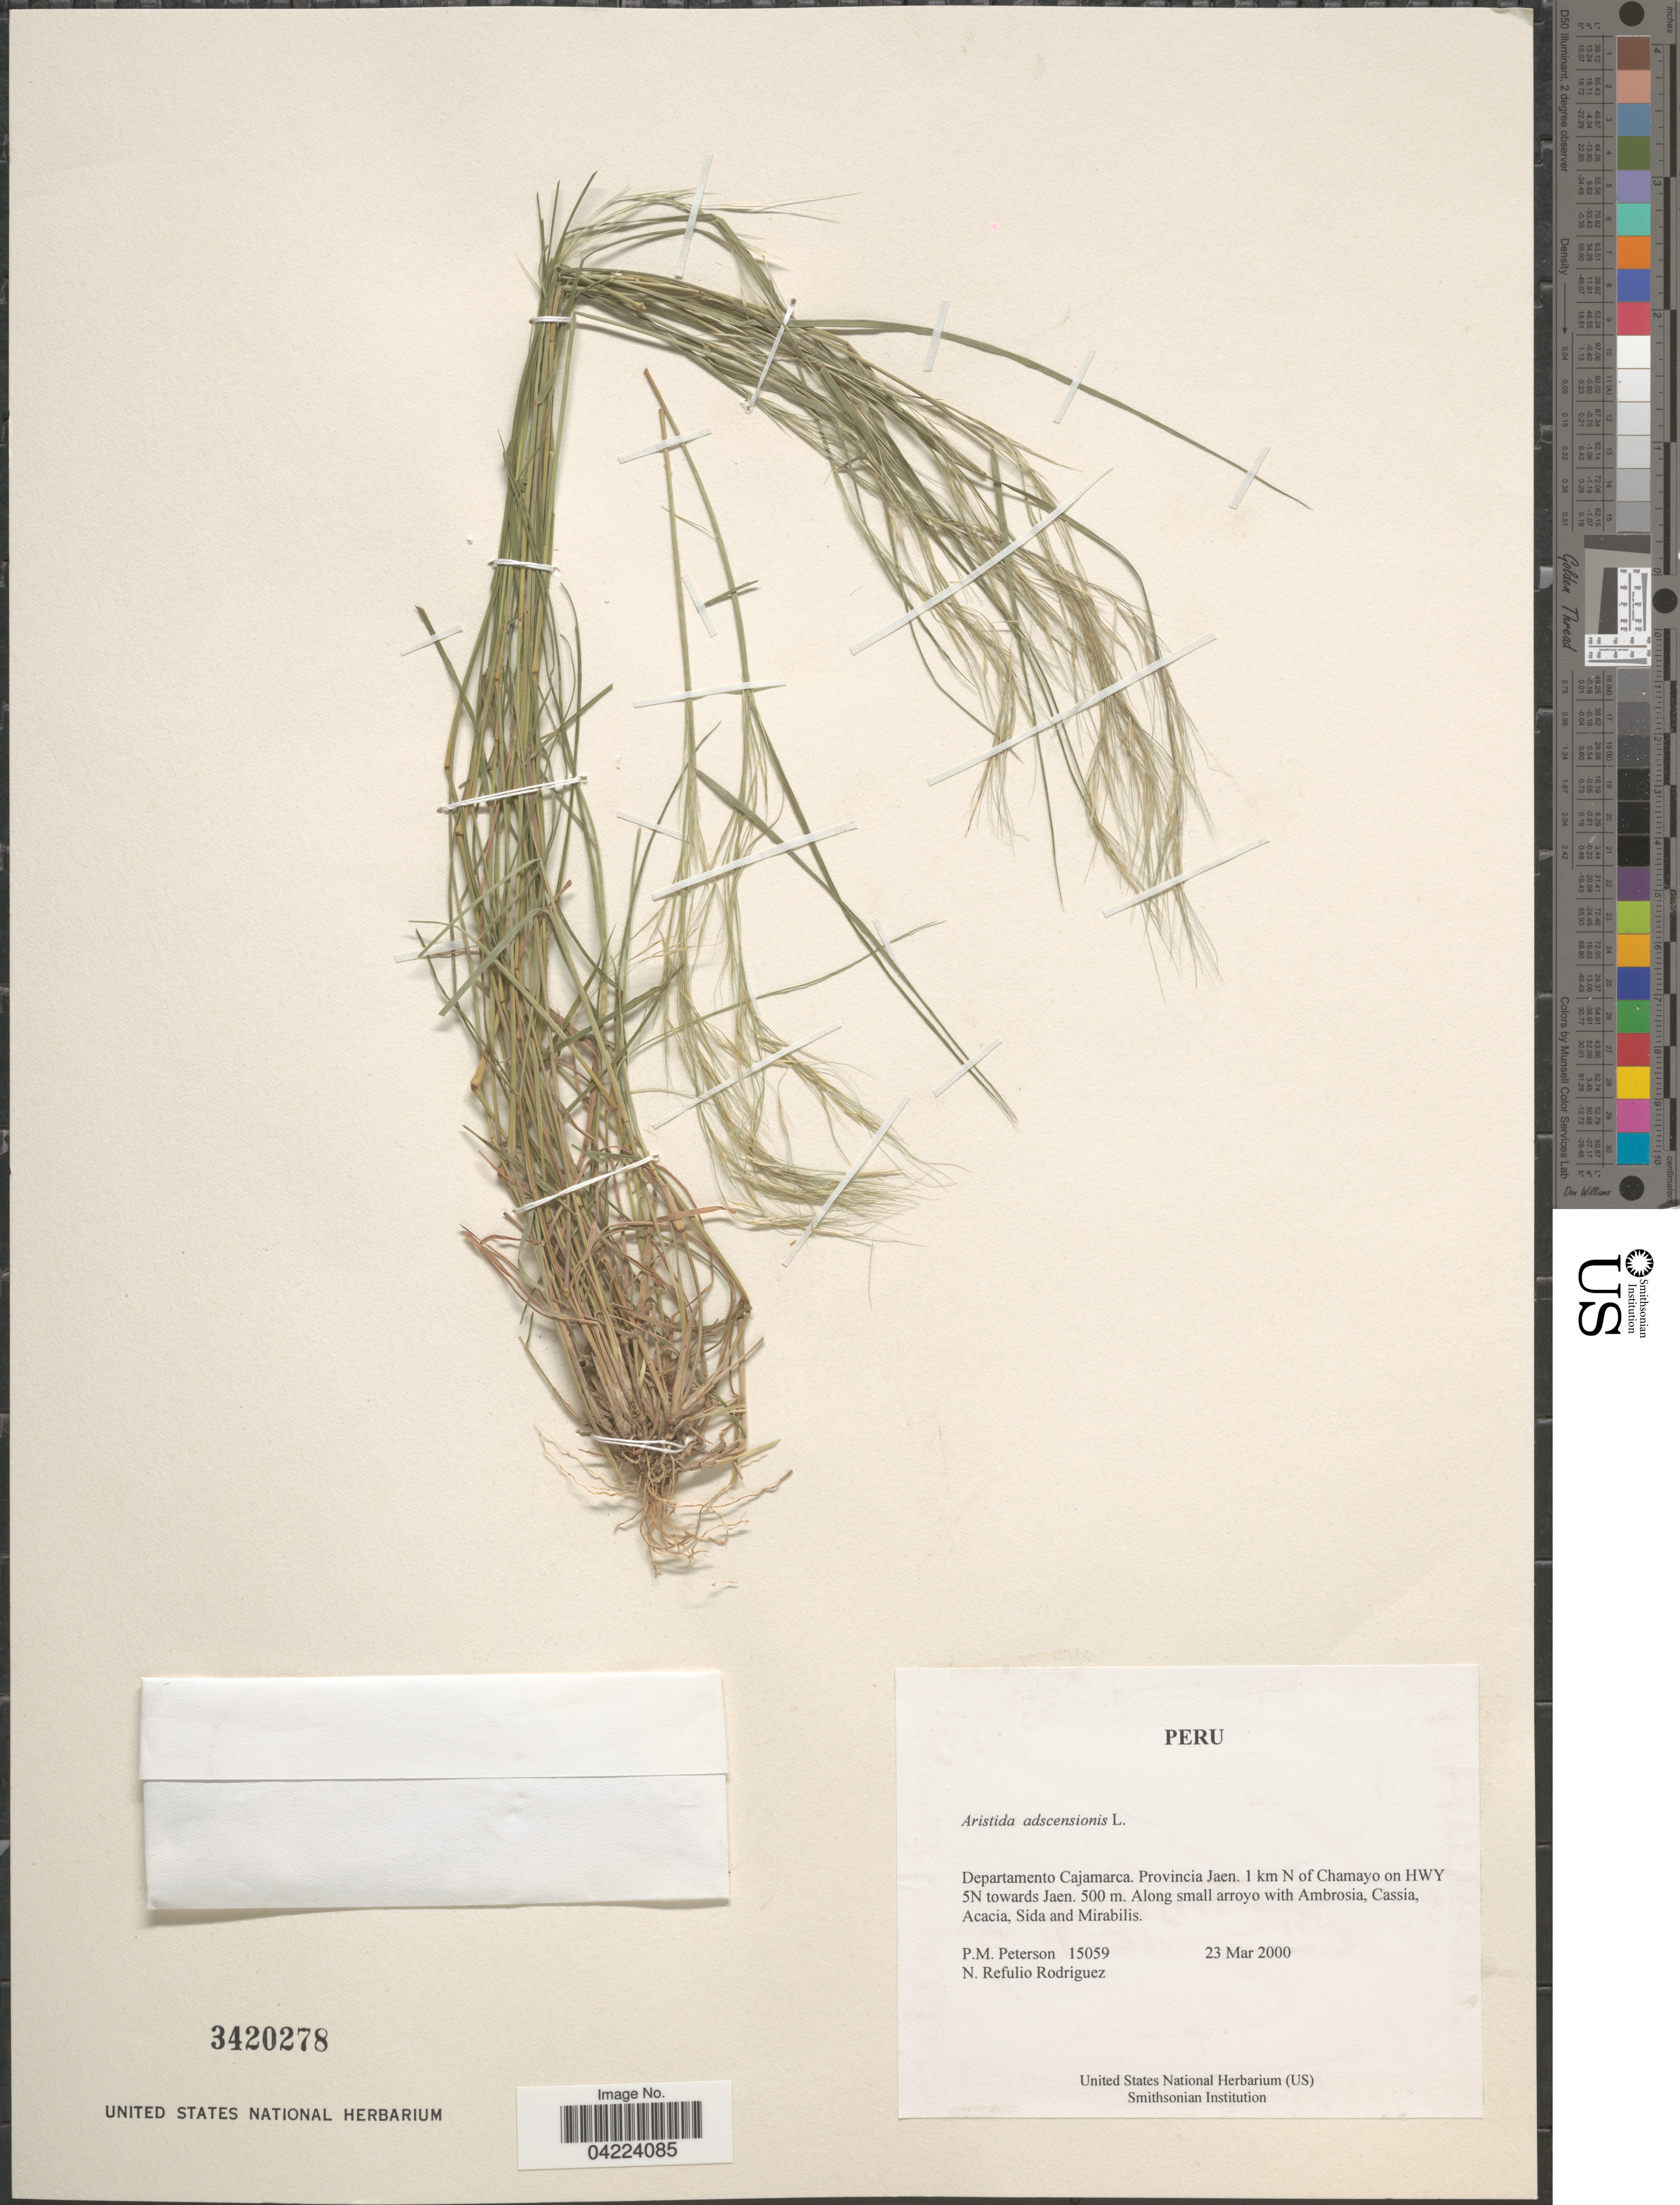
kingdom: Plantae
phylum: Tracheophyta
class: Liliopsida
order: Poales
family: Poaceae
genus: Aristida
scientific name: Aristida adscensionis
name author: L.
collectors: P. M. Peterson & N. Refulio-Rodríguez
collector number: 15059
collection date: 2000-03-23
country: Peru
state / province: Cajamarca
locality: Departamento Cajamarca. Provincia Jaen. 1 km N of Chamayo on HWY 5N towards Jaen.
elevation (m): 500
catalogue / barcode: US 3420278